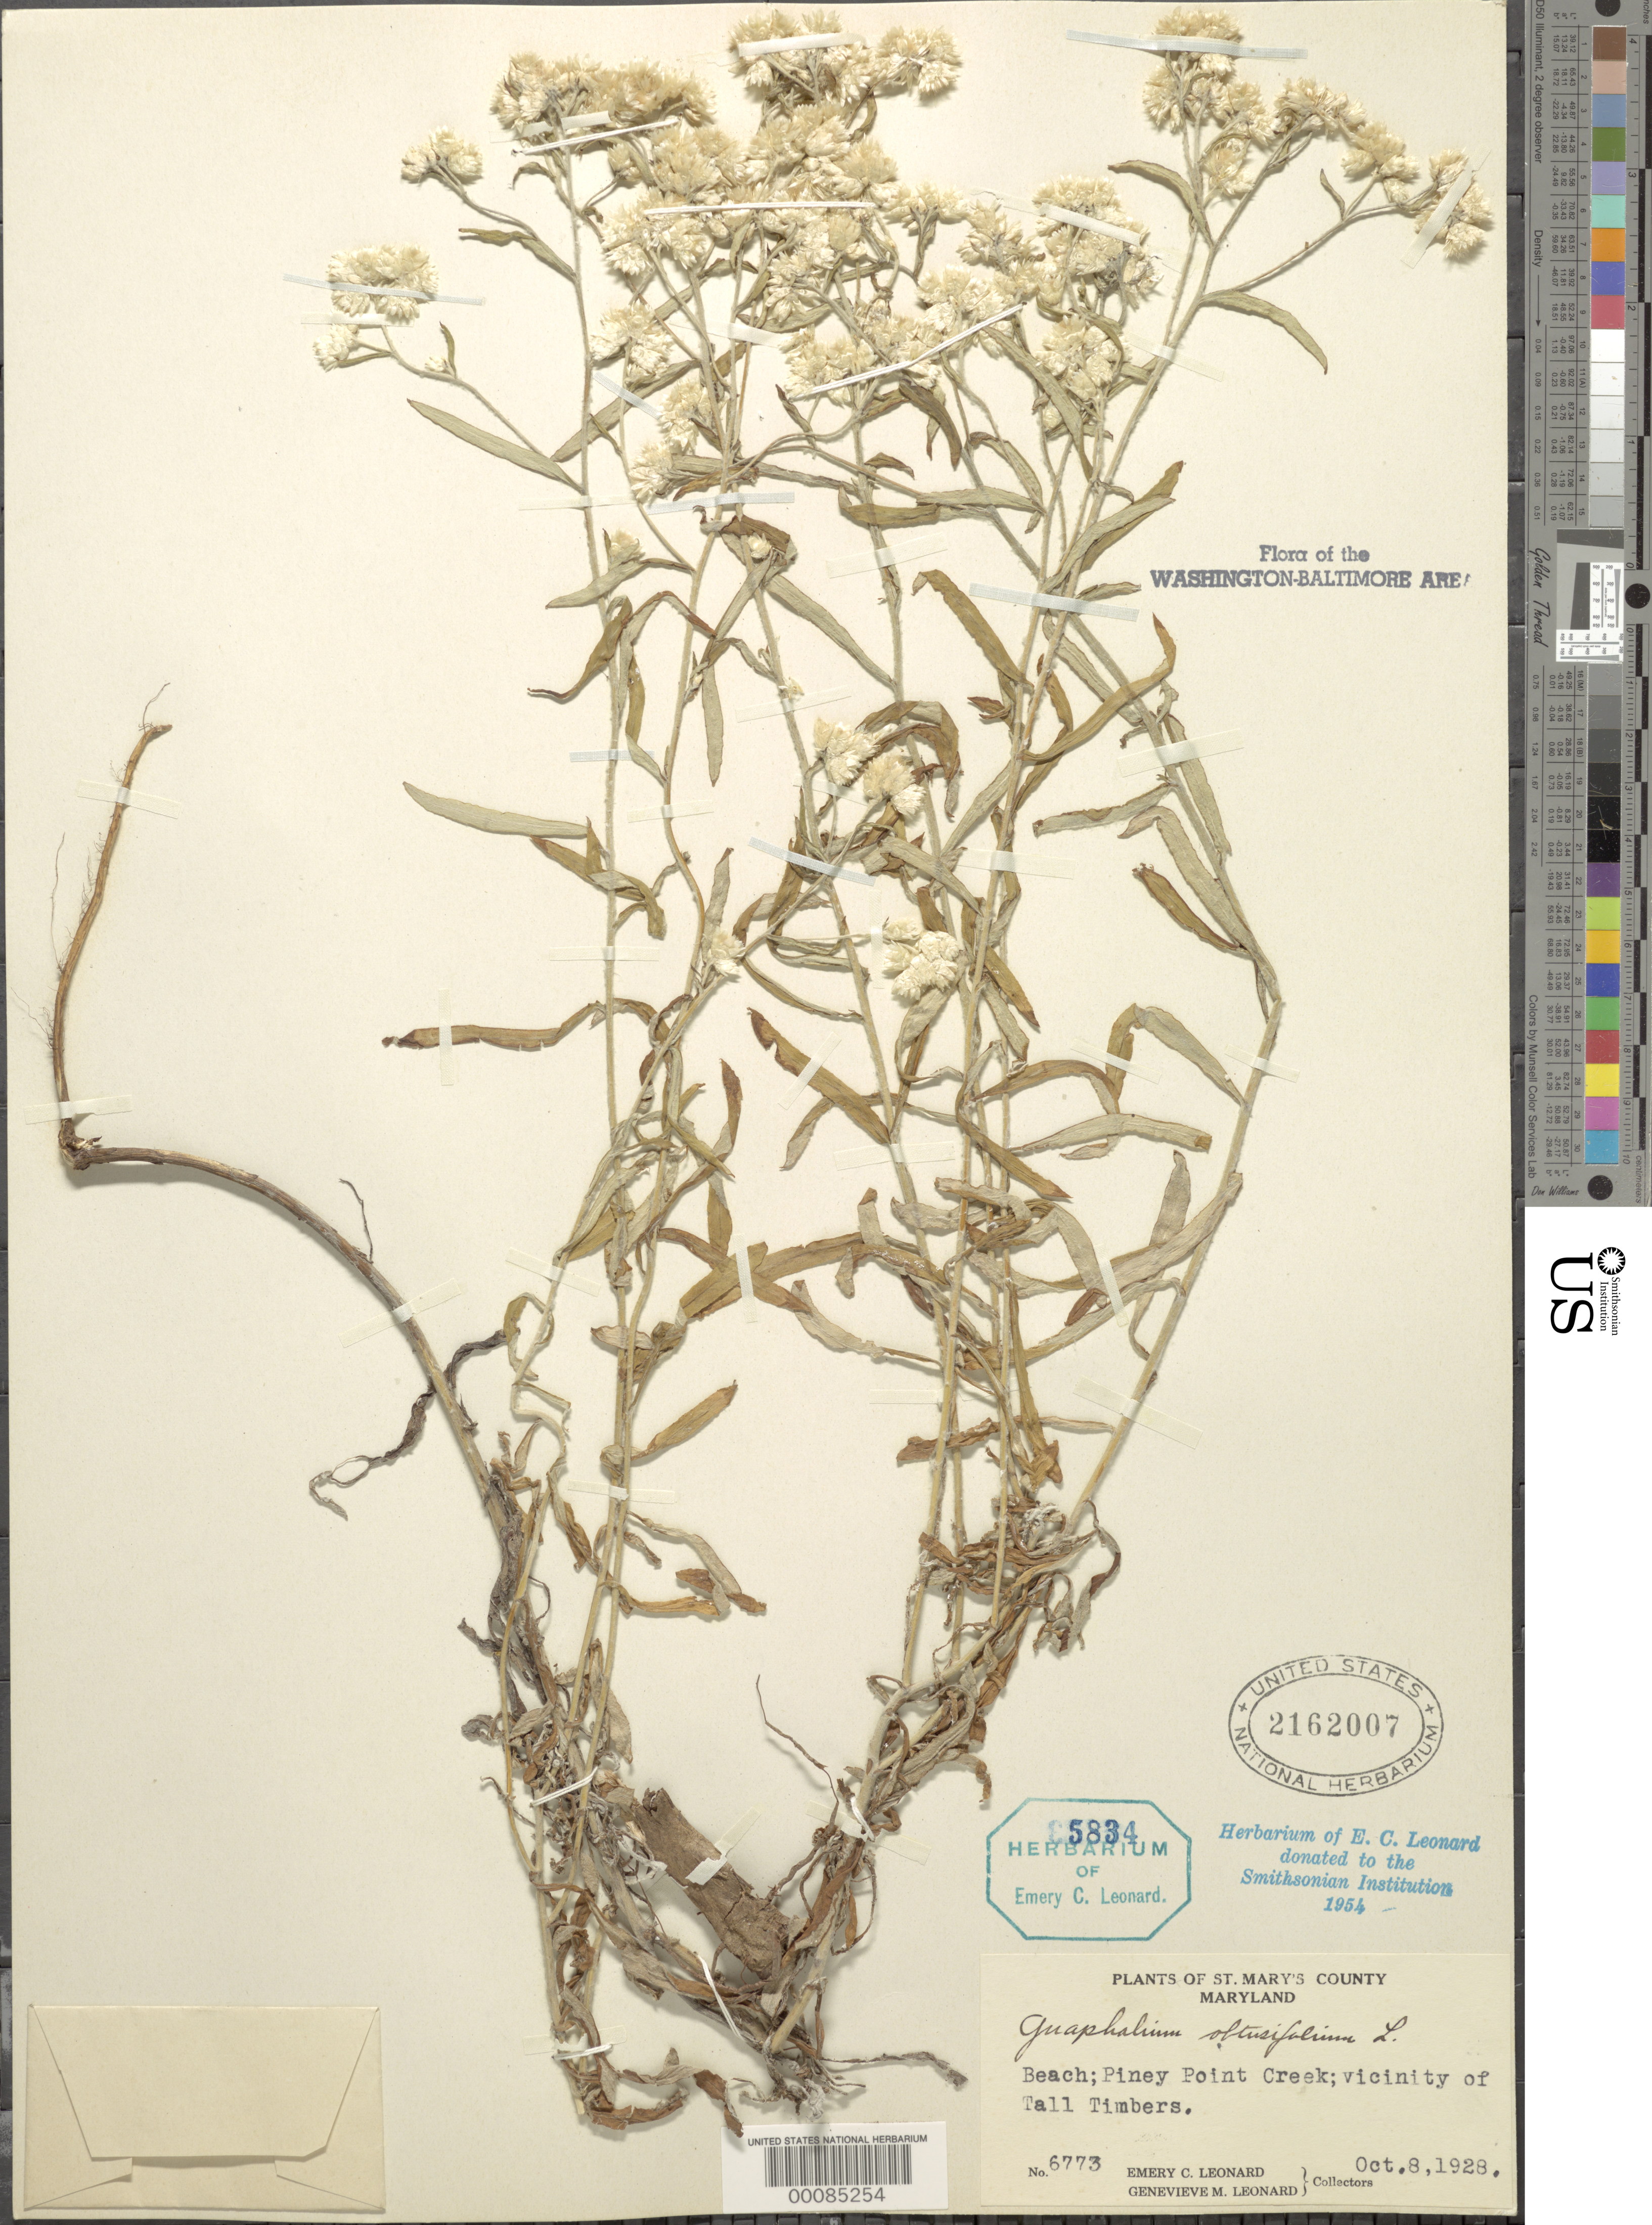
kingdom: Plantae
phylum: Tracheophyta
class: Magnoliopsida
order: Asterales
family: Asteraceae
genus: Pseudognaphalium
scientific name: Pseudognaphalium obtusifolium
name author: (L.) Hilliard & B.L. Burtt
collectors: E. C. Leonard & G. M. Leonard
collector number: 6773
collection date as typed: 08 Oct 1928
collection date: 1928-10-08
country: United States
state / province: Maryland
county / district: St. Mary's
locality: Piney Point Creek vicinity of Tall Timbers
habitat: Beach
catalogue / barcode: US 2162007